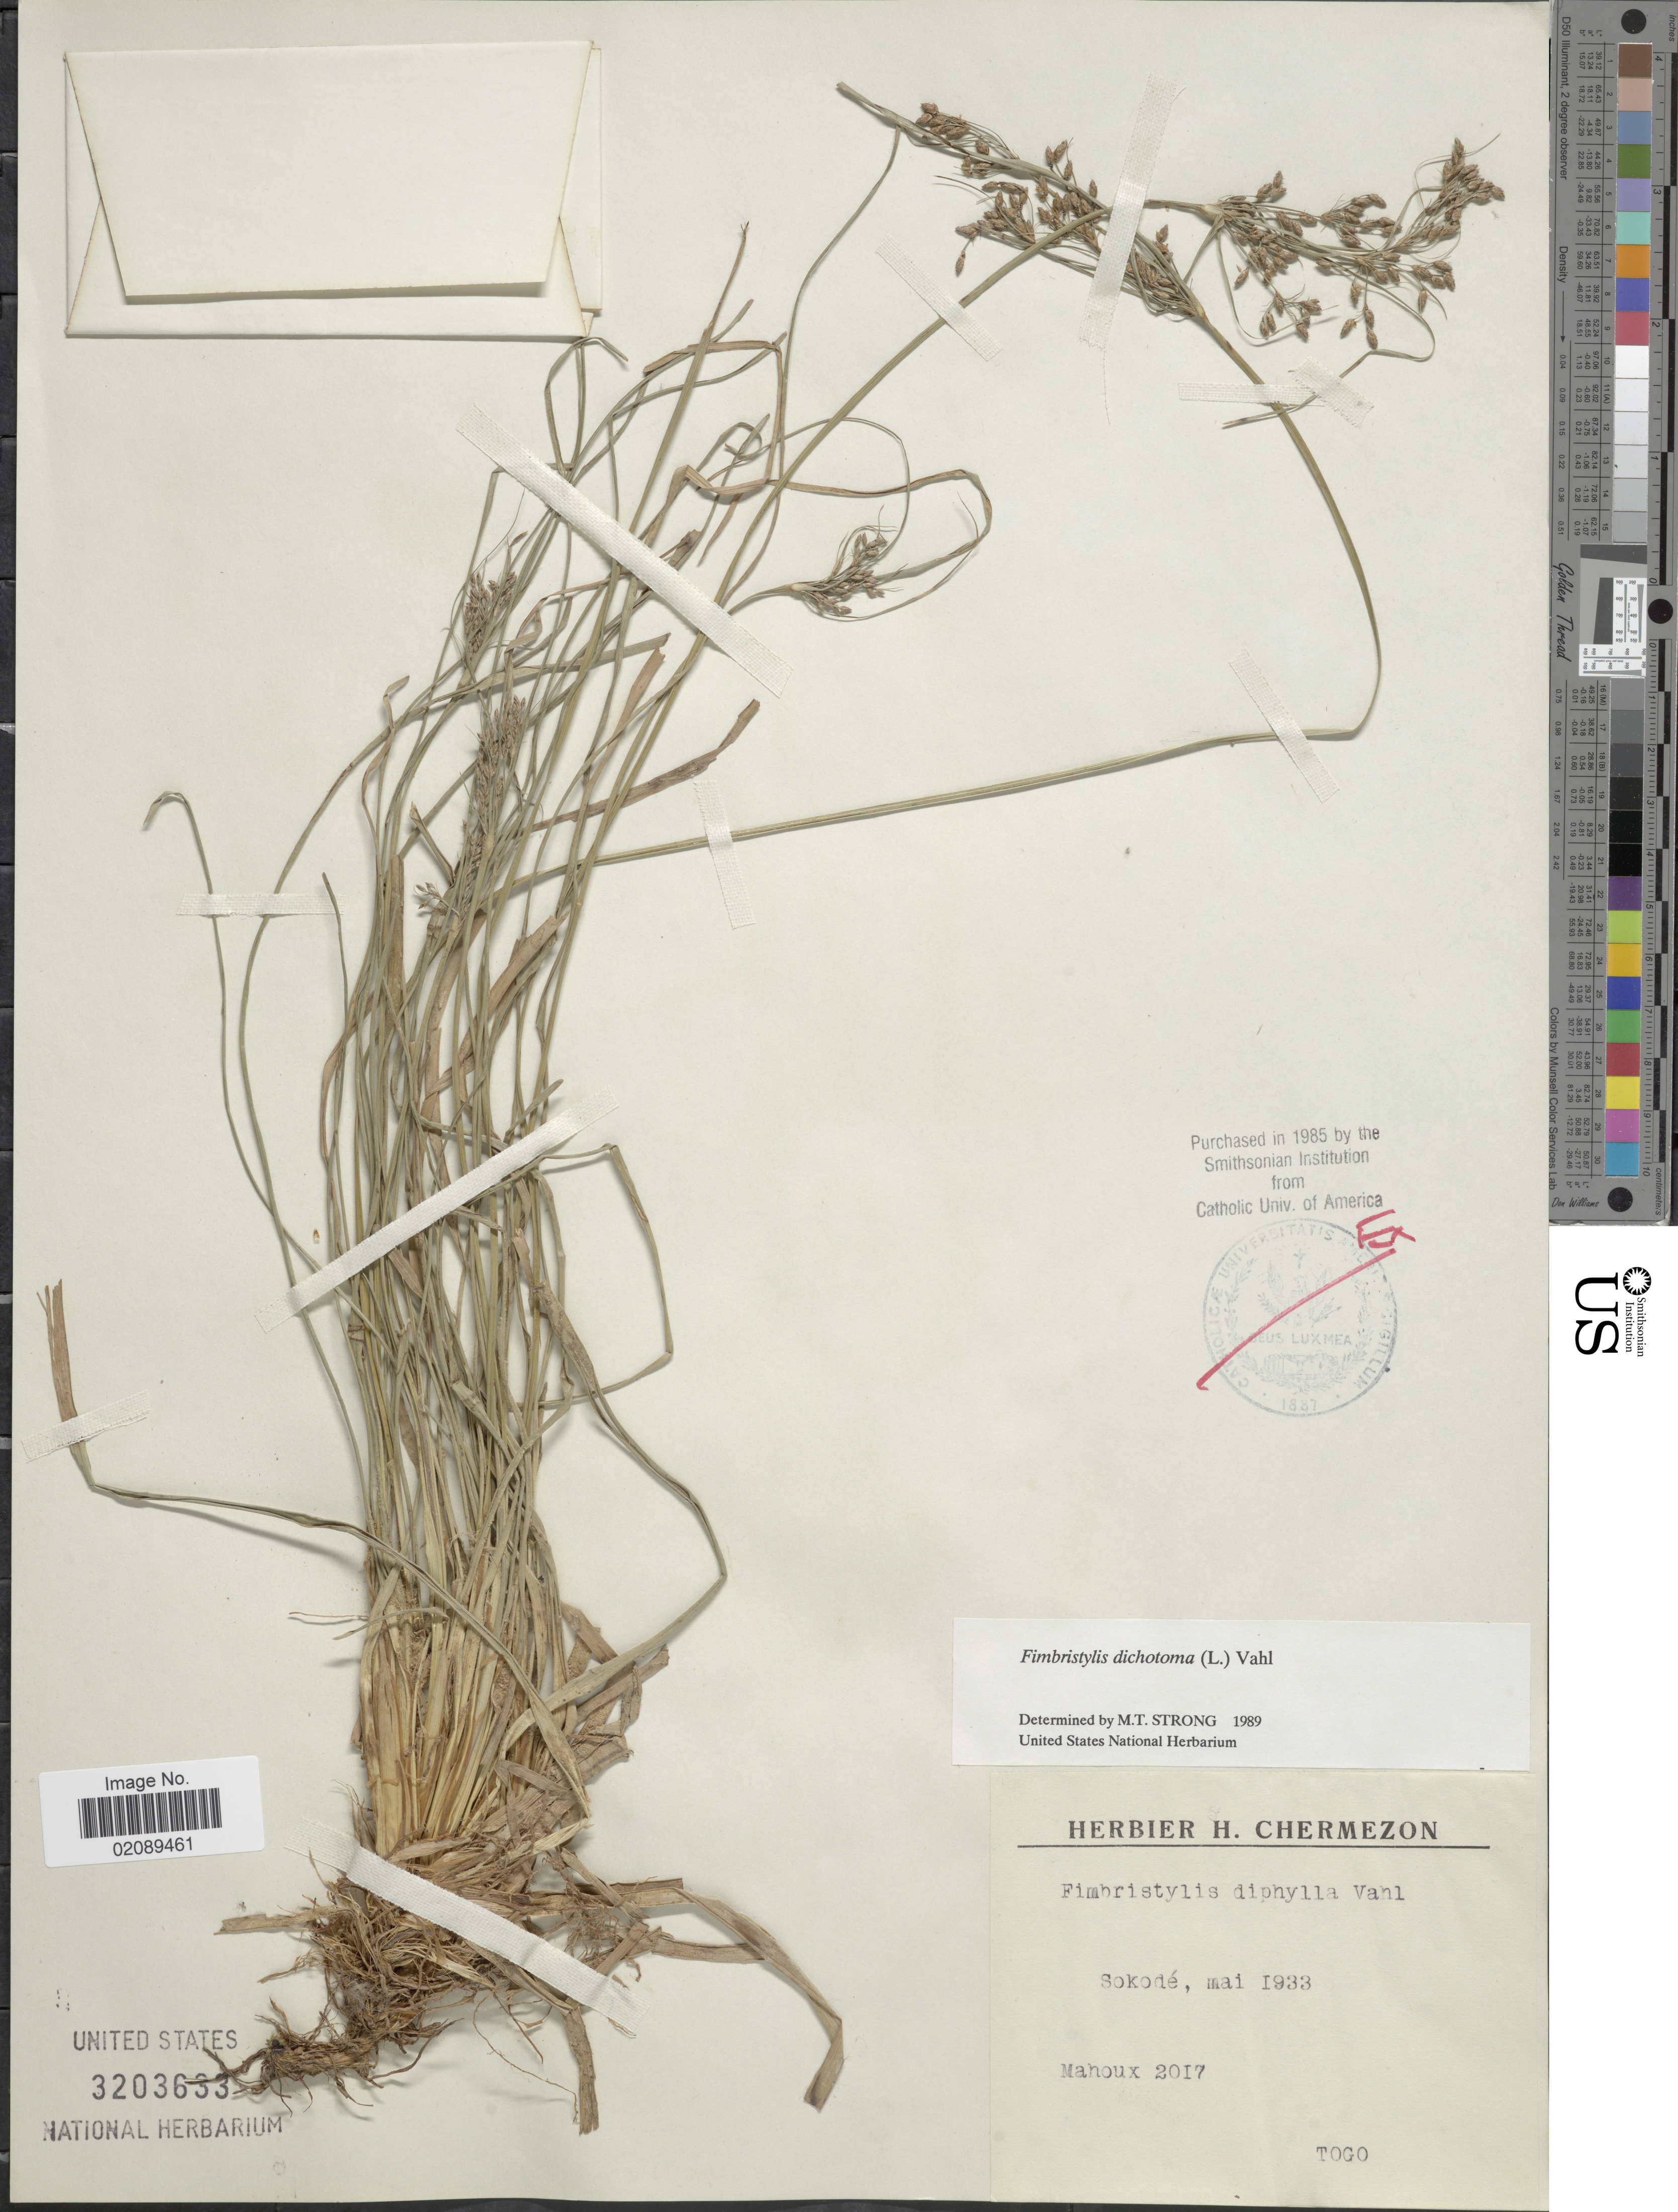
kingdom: Plantae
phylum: Tracheophyta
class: Liliopsida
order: Poales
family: Cyperaceae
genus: Fimbristylis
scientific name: Fimbristylis dichotoma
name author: (L.) Vahl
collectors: P. Mahoux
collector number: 2017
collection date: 1933-05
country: Togo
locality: Sokode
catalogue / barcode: US 3203633